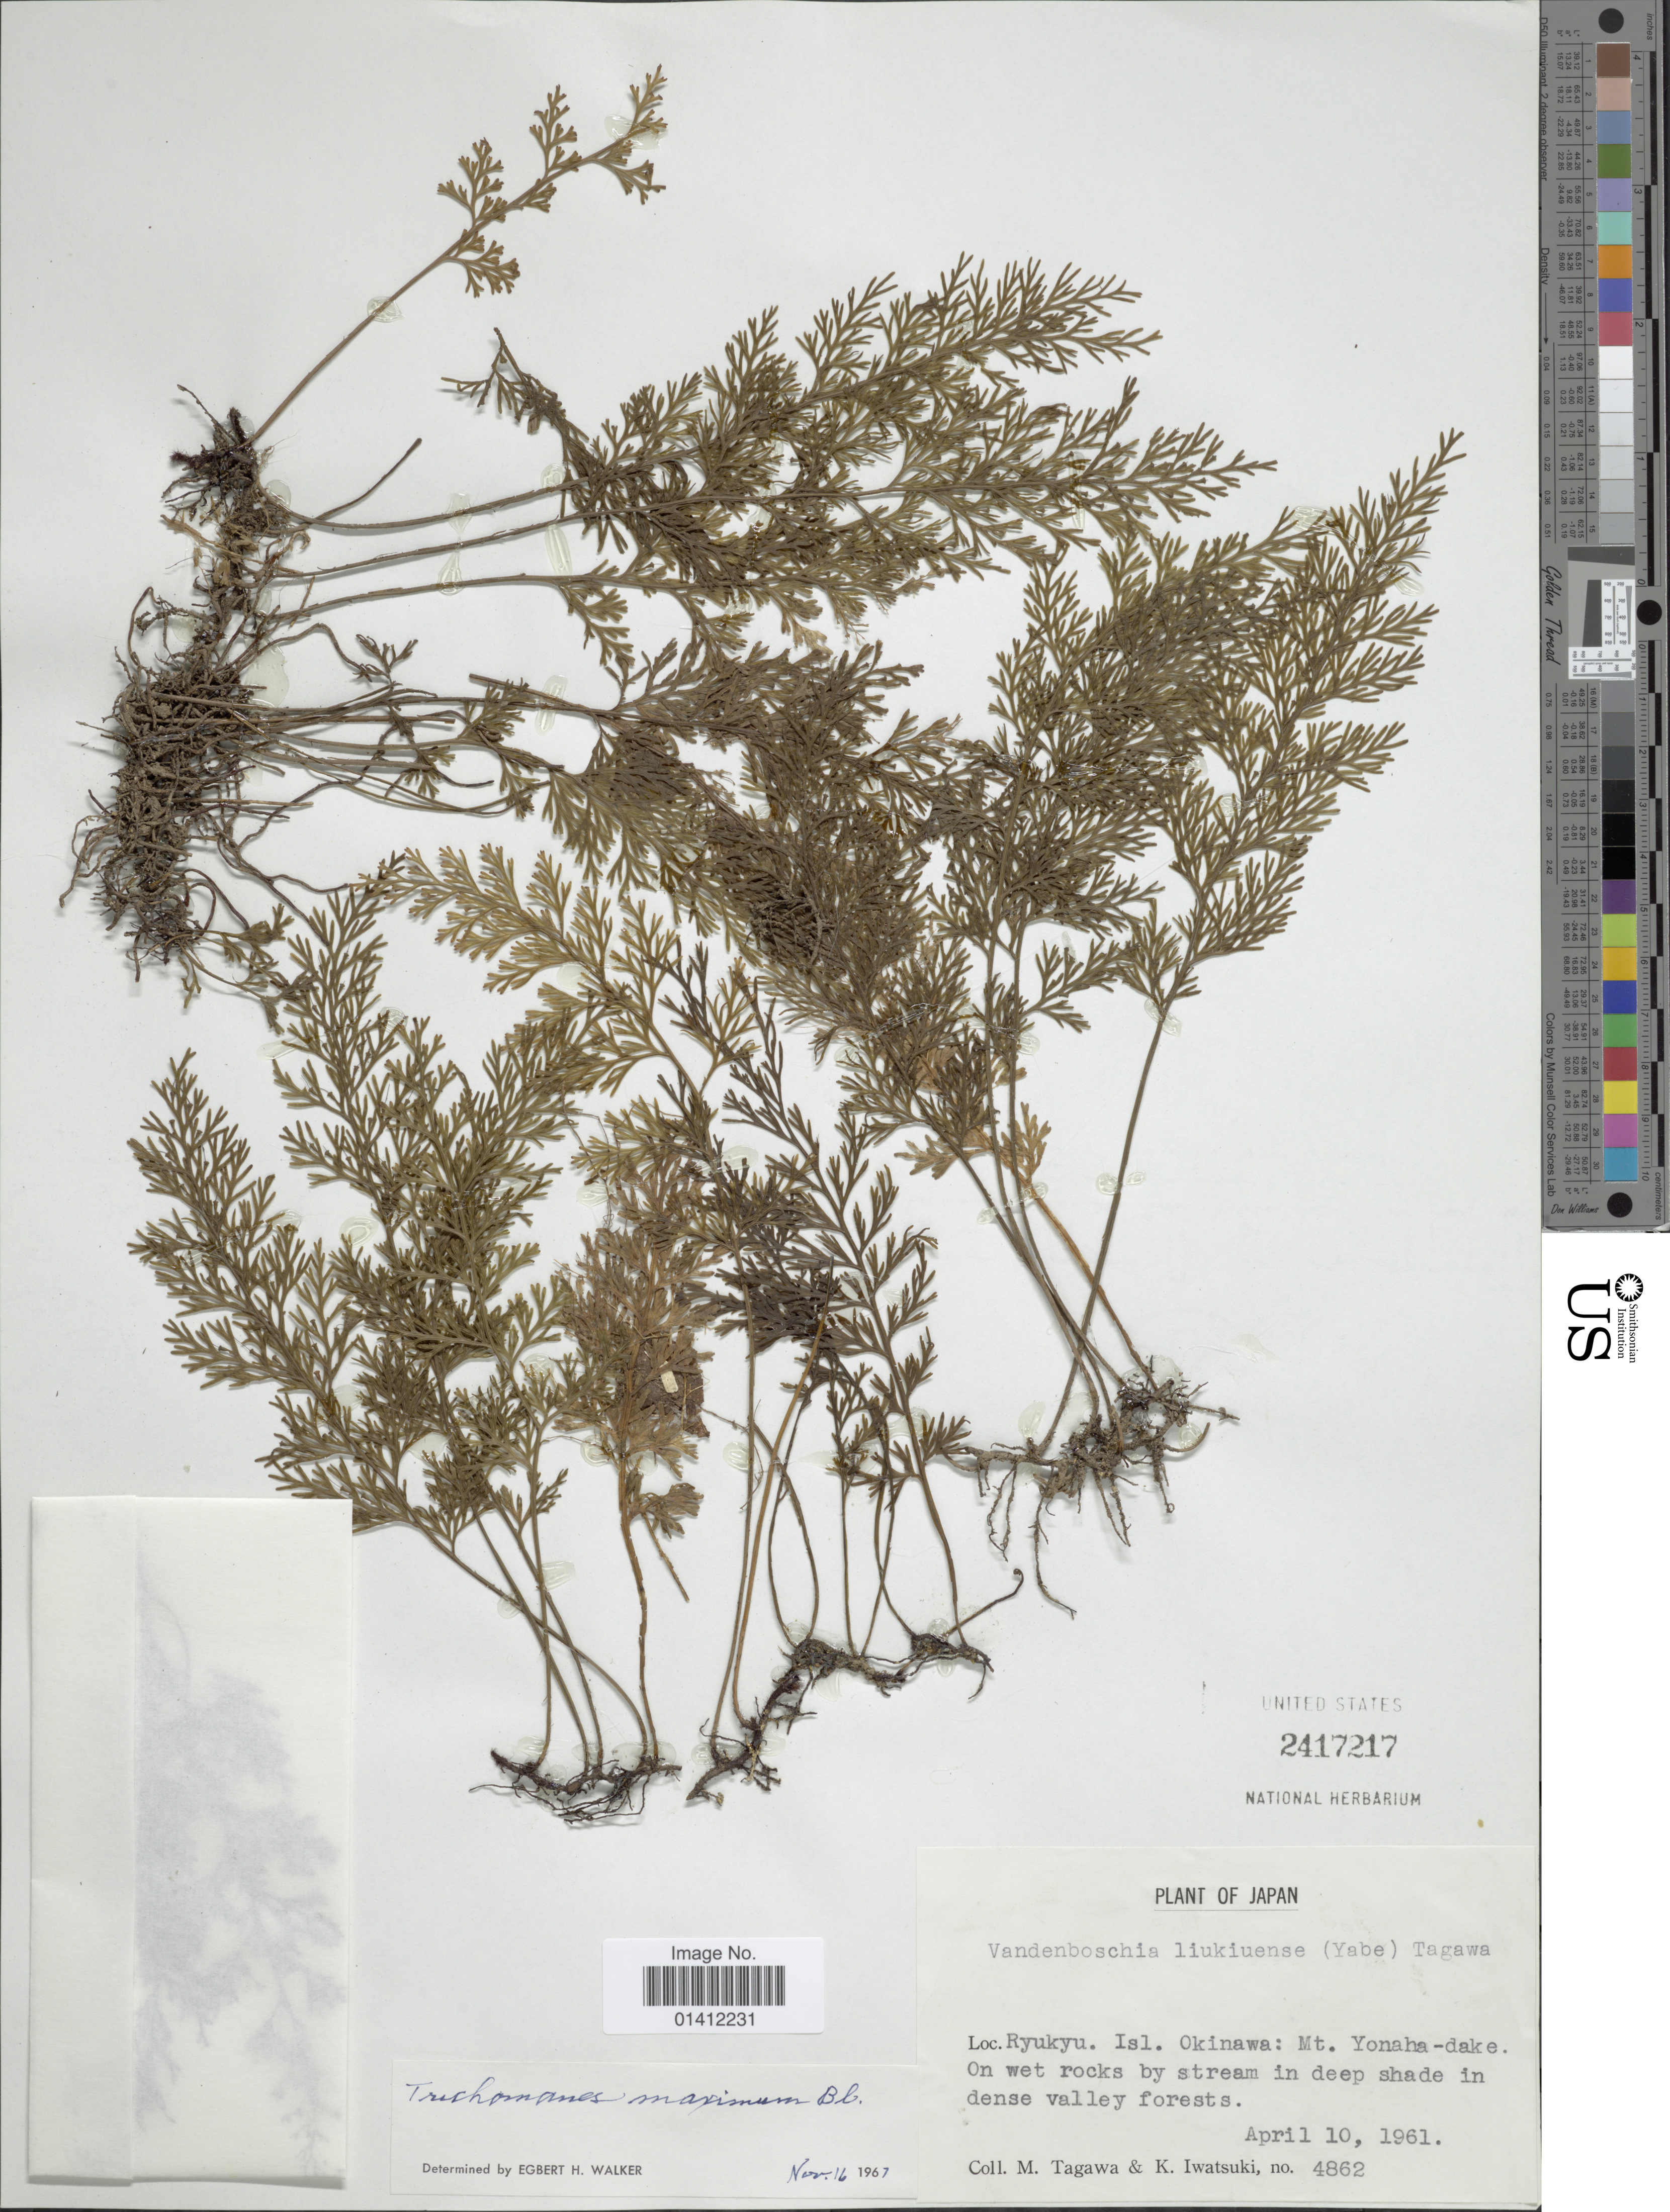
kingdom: Plantae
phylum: Tracheophyta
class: Polypodiopsida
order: Hymenophyllales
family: Hymenophyllaceae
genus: Vandenboschia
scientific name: Vandenboschia maxima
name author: (Blume) Copel.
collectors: M. Tagawa & K. Iwatsuki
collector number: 4862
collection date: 1961-04-10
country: Japan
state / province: Okinawa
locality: Ryukyu. Isl. Okinawa: Mt. Yonaha-dake. On wet rocks by stream in deep shade in dense valley forests.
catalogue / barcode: US 2417217